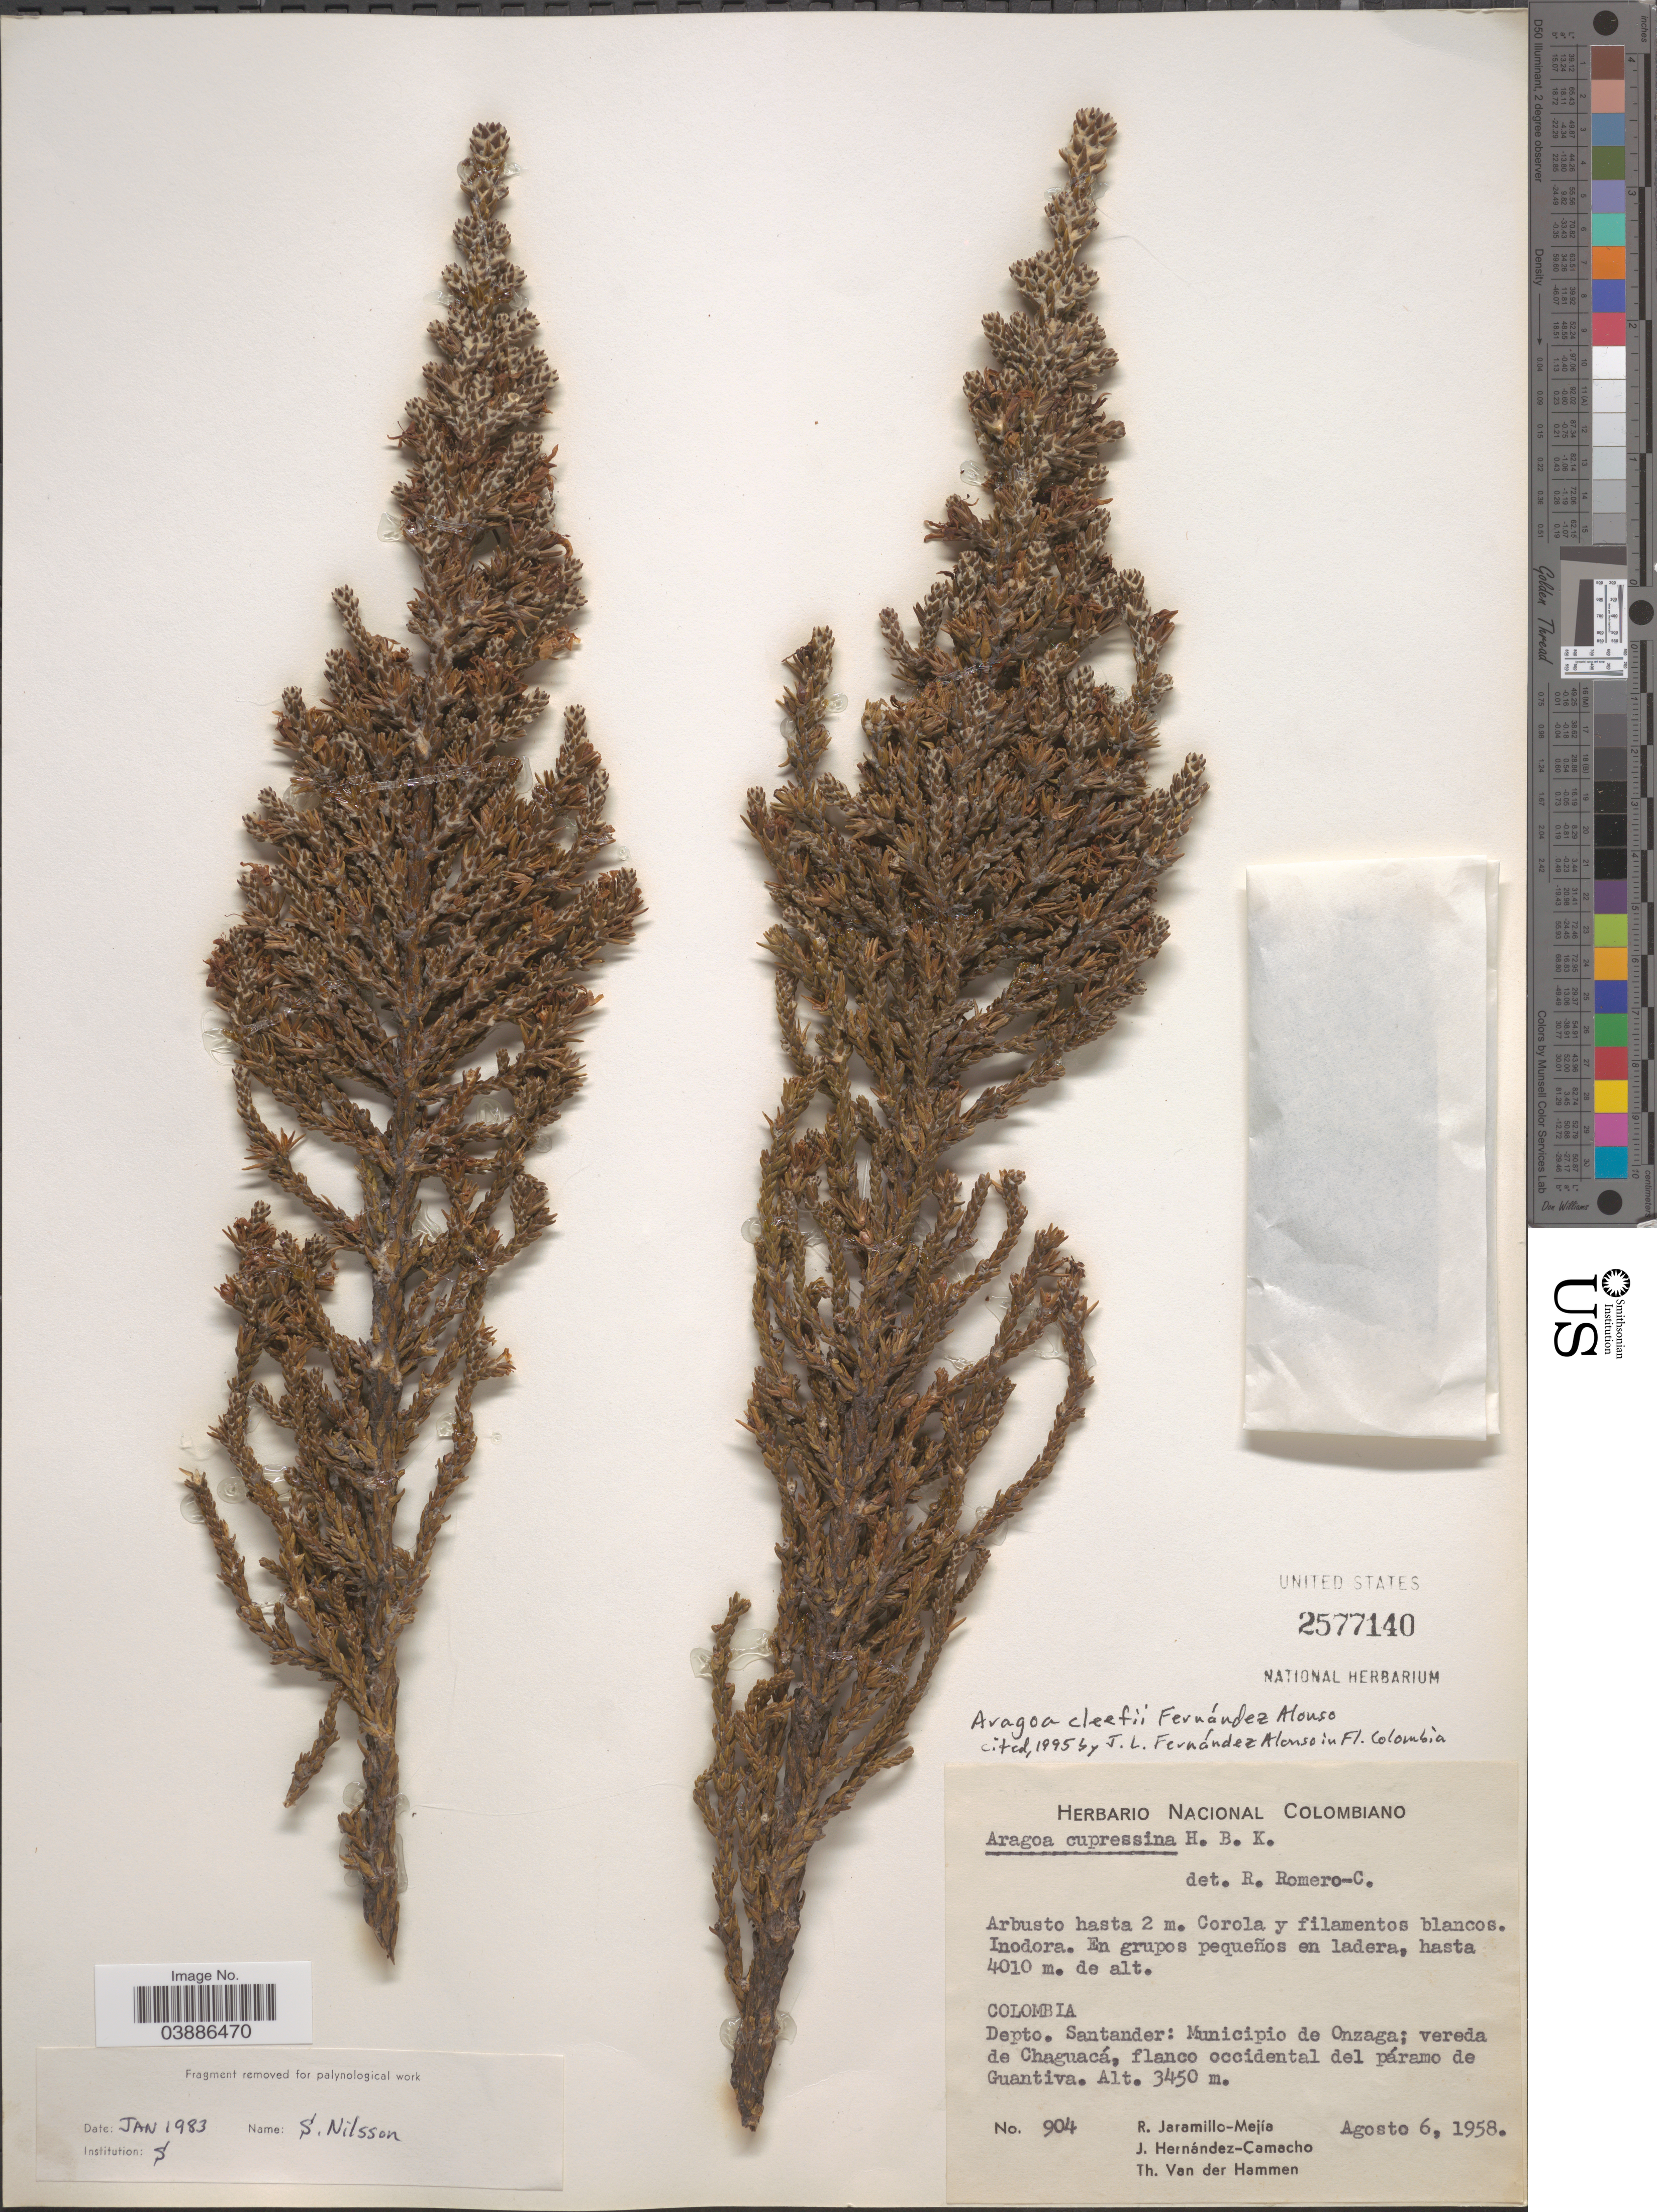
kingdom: Plantae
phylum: Tracheophyta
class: Magnoliopsida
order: Lamiales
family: Plantaginaceae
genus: Aragoa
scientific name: Aragoa cleefii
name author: Fern. Alonso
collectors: R. Jaramillo M., J. Hernández-Camacho & T. Van der Hammen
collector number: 904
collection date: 1958-08-06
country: Colombia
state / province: Santander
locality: Depto. Santander: Municipio de Onzaga; vereda de Chaguacá, flanco occidental del páramo de Guantiva.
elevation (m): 3450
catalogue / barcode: US 2577140